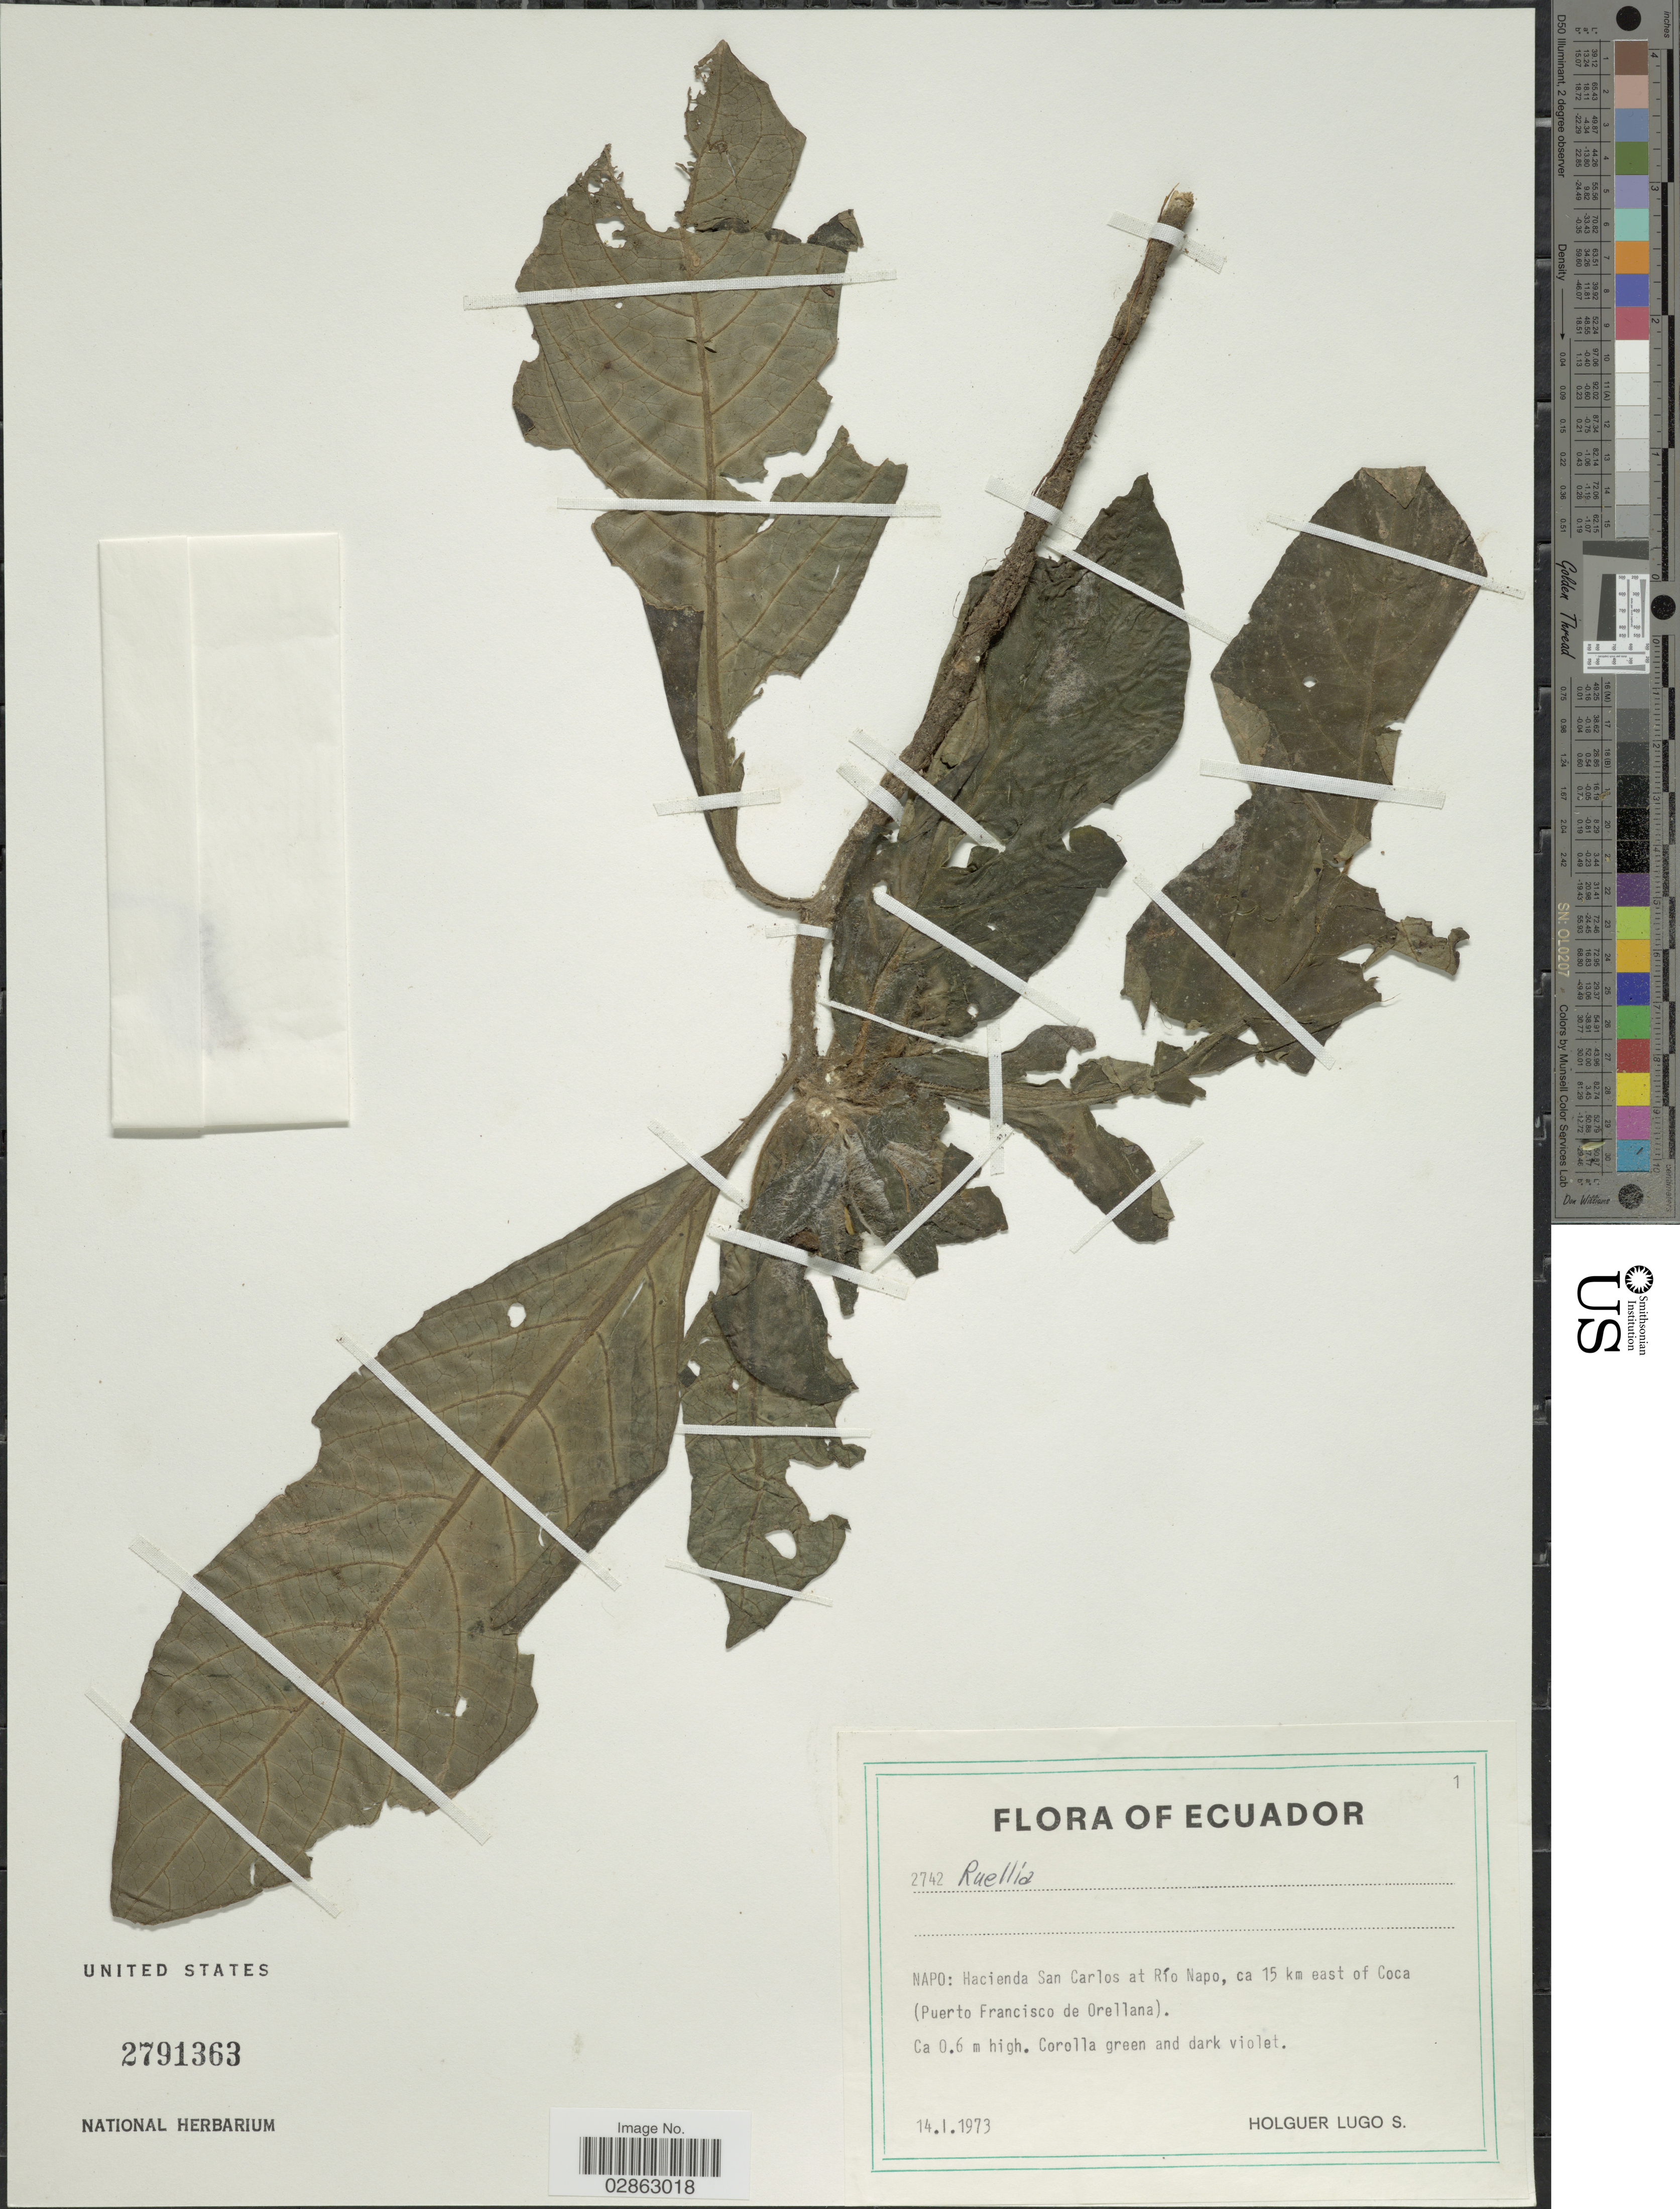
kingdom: Plantae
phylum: Tracheophyta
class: Magnoliopsida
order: Lamiales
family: Acanthaceae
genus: Ruellia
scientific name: Ruellia sp.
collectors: H. Lugo S.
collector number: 2742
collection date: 1973-01-14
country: Ecuador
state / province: Napo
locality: Hacienda San Carlos at Río Napo, ca 15 km east of Coca (Puerto Francisco de Orellana).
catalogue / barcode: US 2791363